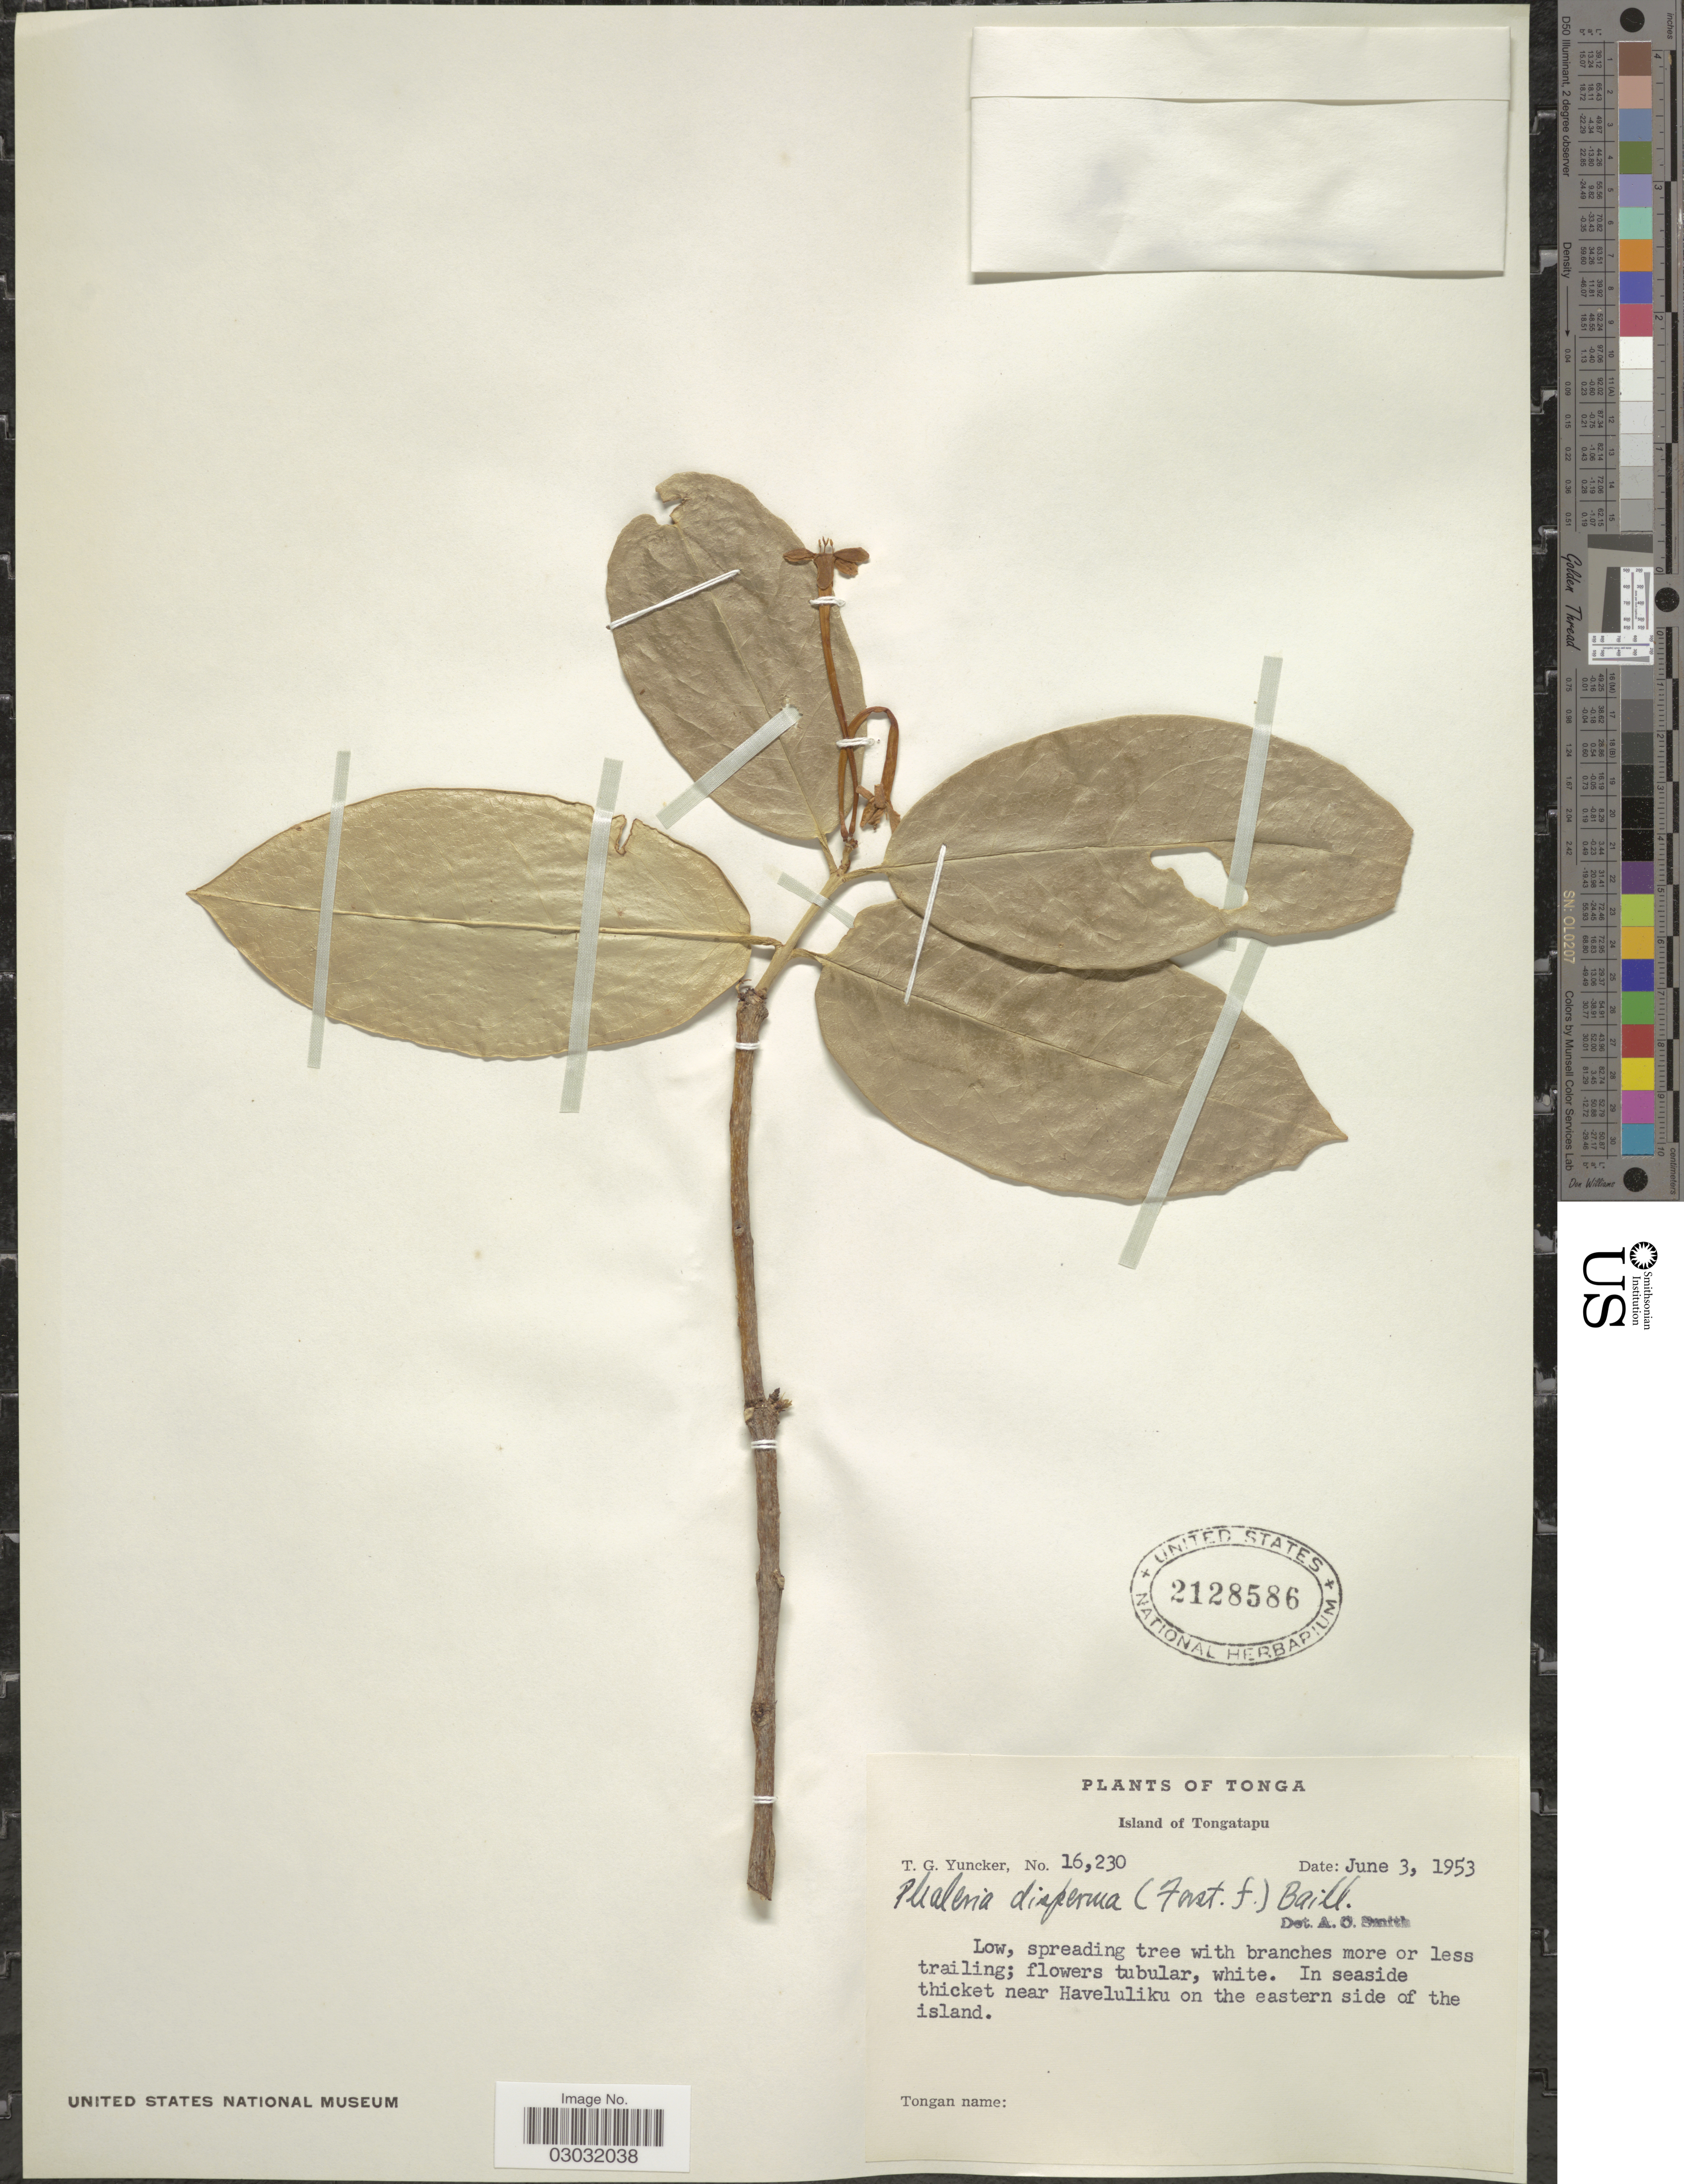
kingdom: Plantae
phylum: Tracheophyta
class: Magnoliopsida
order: Malvales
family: Thymelaeaceae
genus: Phaleria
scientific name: Phaleria disperma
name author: (G. Forst.) Baill.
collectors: T. G. Yuncker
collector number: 16230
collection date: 1953-06-03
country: Tonga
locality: Island of Tongatapu. In seaside thicket near Haveluliku on the eastern side of the island.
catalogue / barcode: US 2128586